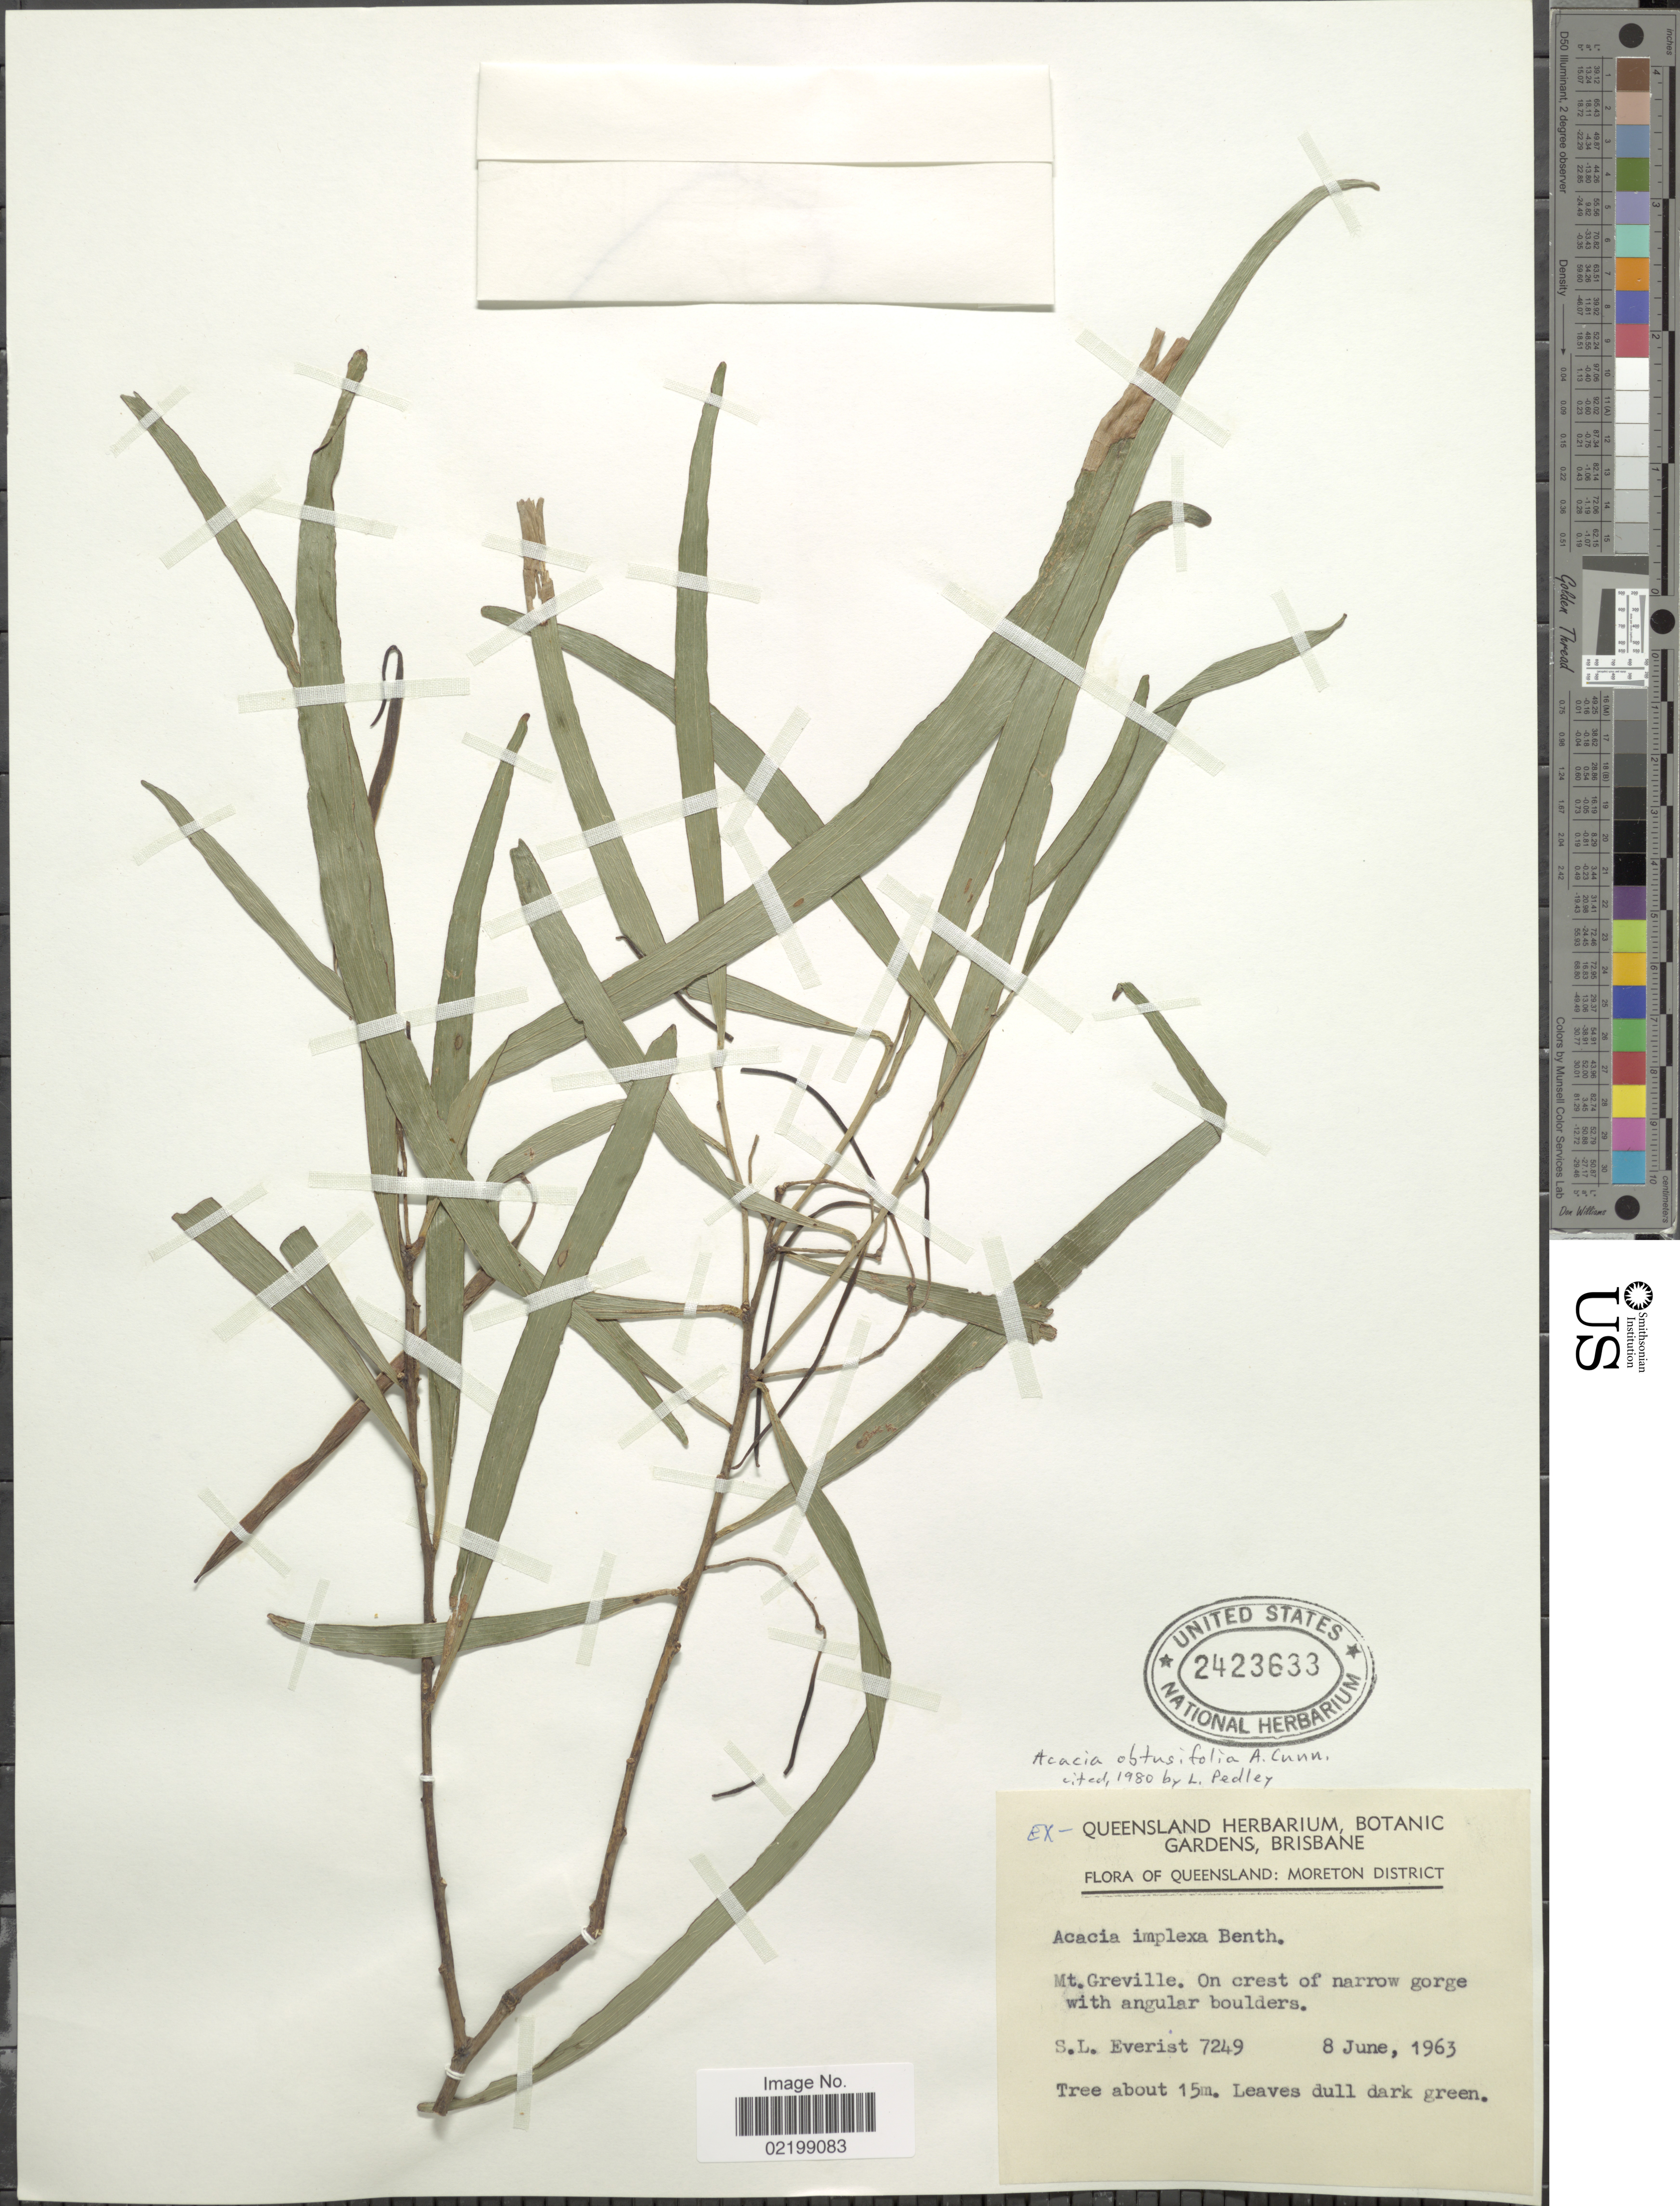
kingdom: Plantae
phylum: Tracheophyta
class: Magnoliopsida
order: Fabales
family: Fabaceae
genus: Acacia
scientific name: Acacia obtusifolia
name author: A. Cunn.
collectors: S. Everist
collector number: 7249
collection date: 1963-06-08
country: Australia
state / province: Queensland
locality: Moreton District, Mt. Greville, on crest of narrow gorge with angular boulders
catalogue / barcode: US 2423633